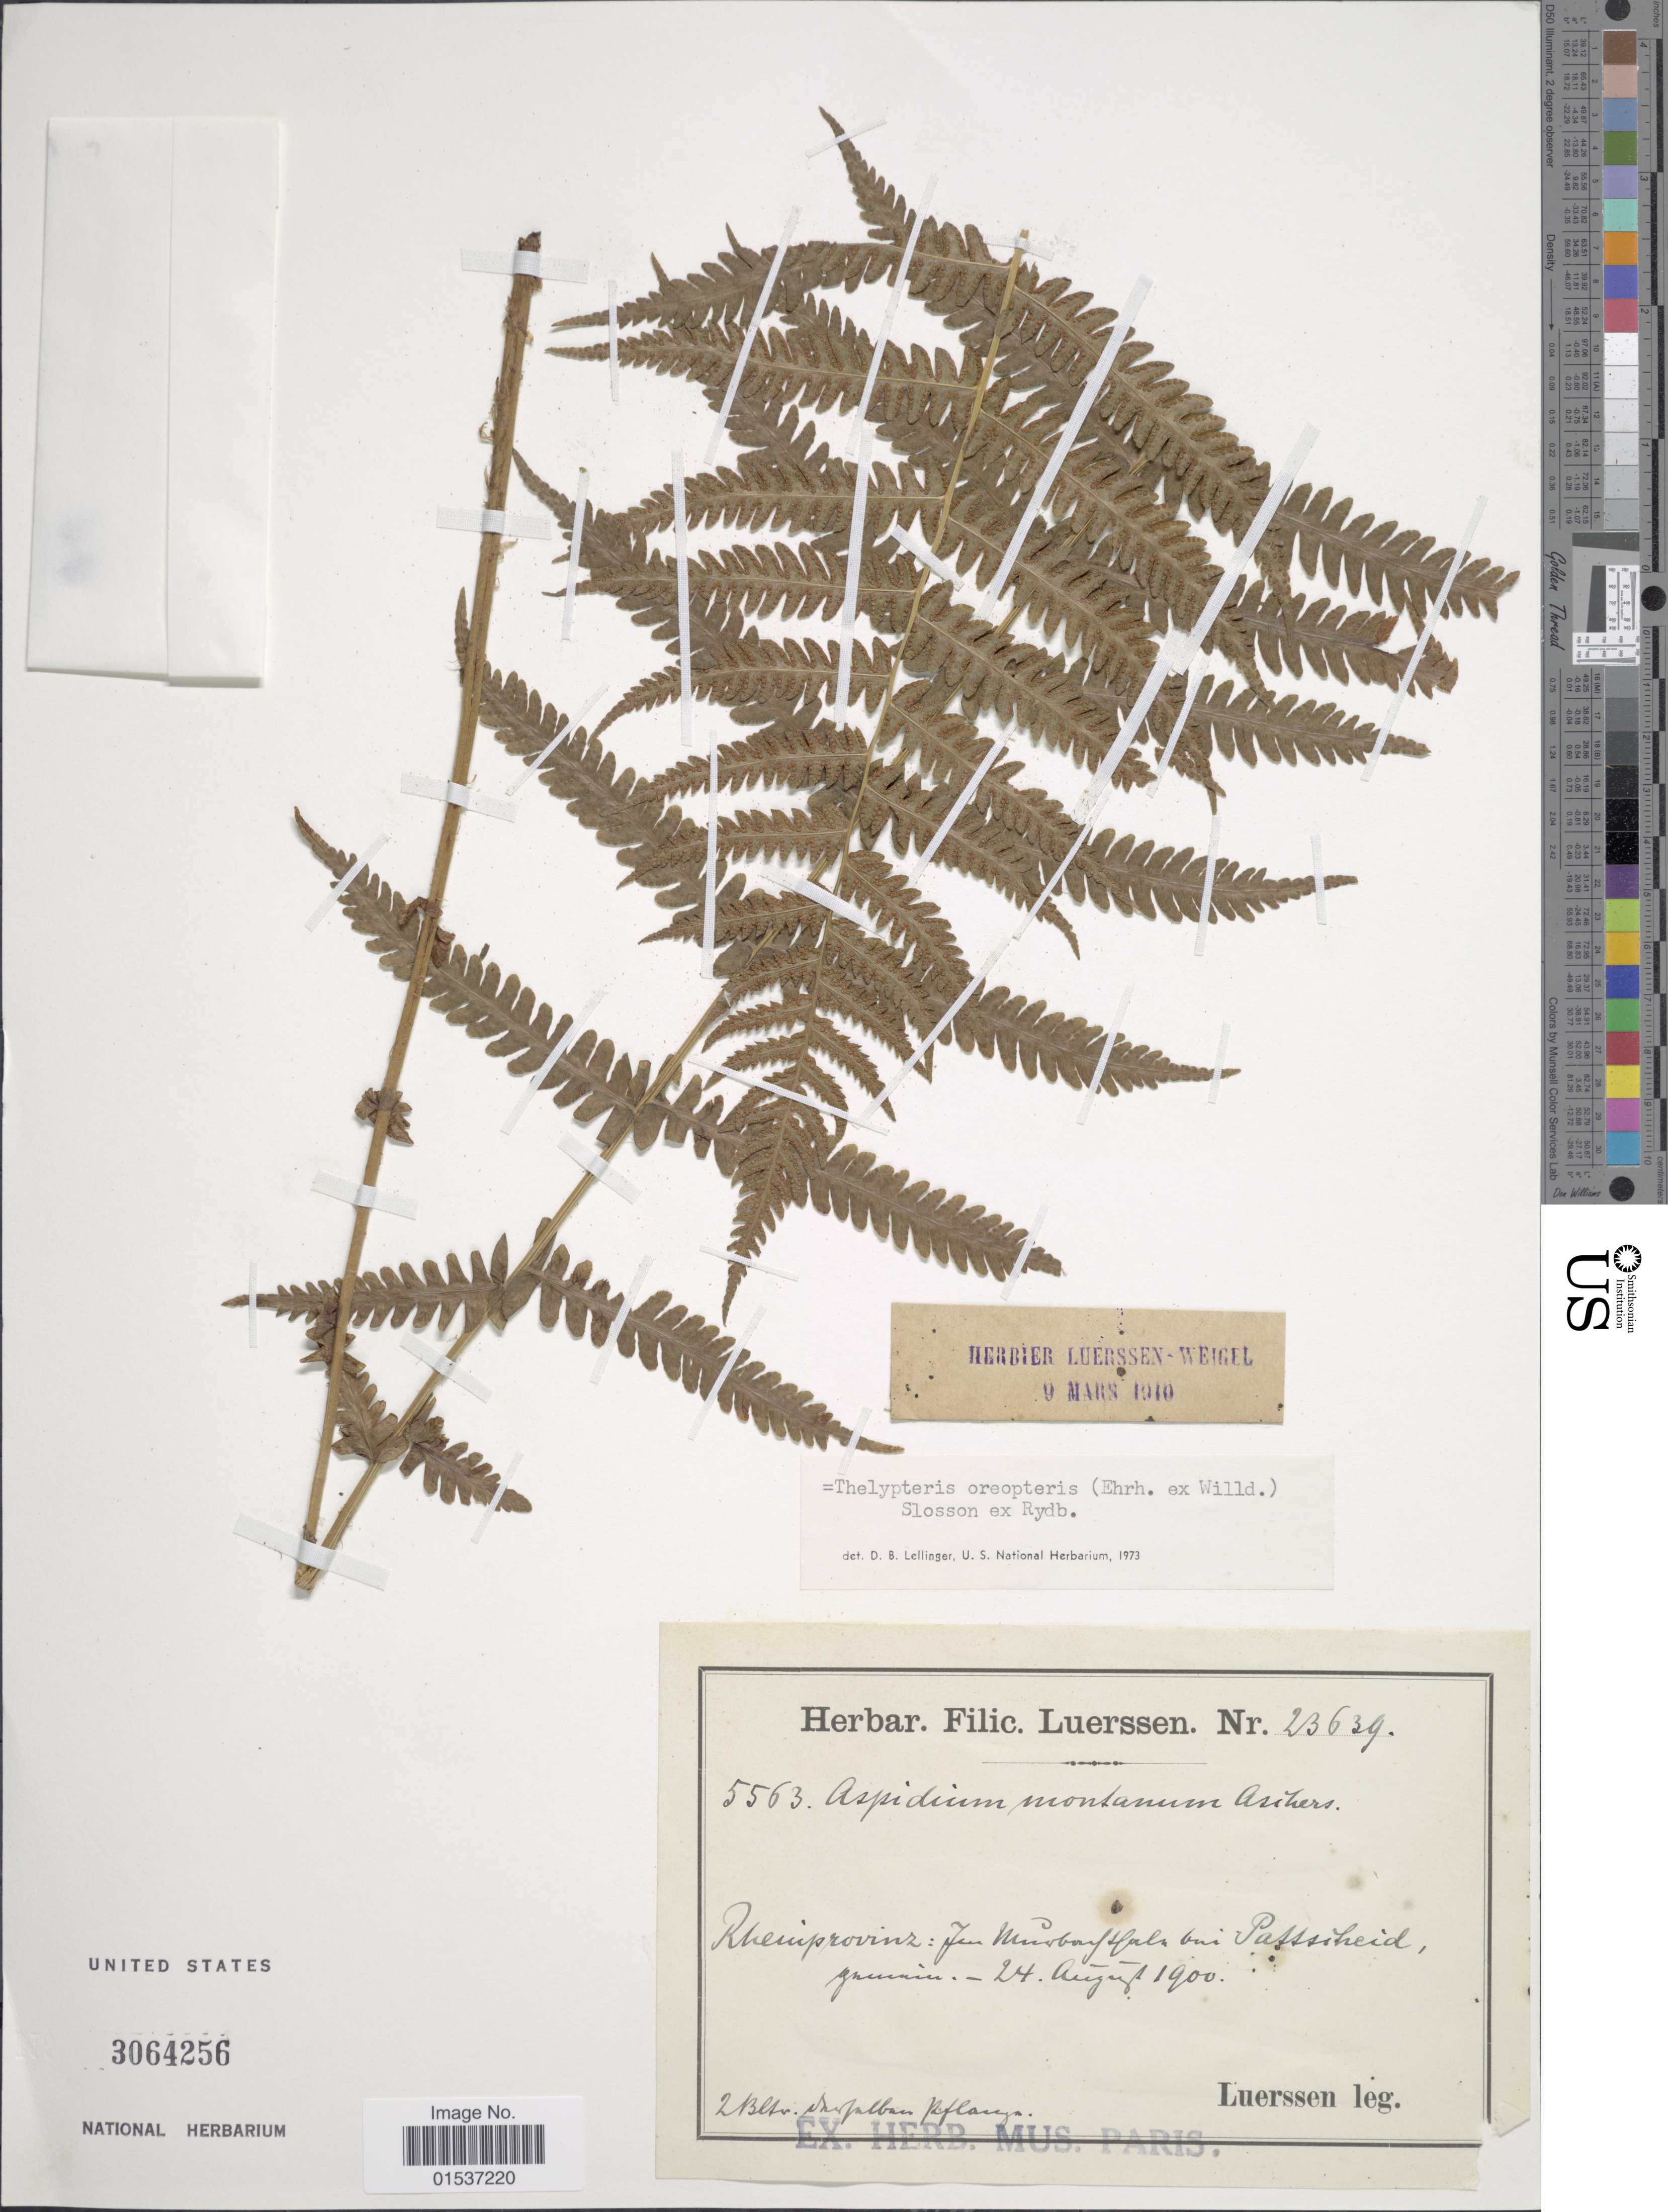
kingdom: Plantae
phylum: Tracheophyta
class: Polypodiopsida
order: Polypodiales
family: Thelypteridaceae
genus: Oreopteris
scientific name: Oreopteris limbosperma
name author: (All.) K. Iwats.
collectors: Luerssen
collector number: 23639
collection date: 1900-08-24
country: Germany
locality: Rehinprovinz: [illegible text] Musbai[illegible text] bai Pattscheid gr[illegible text].[interpreted]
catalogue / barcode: US 3064256